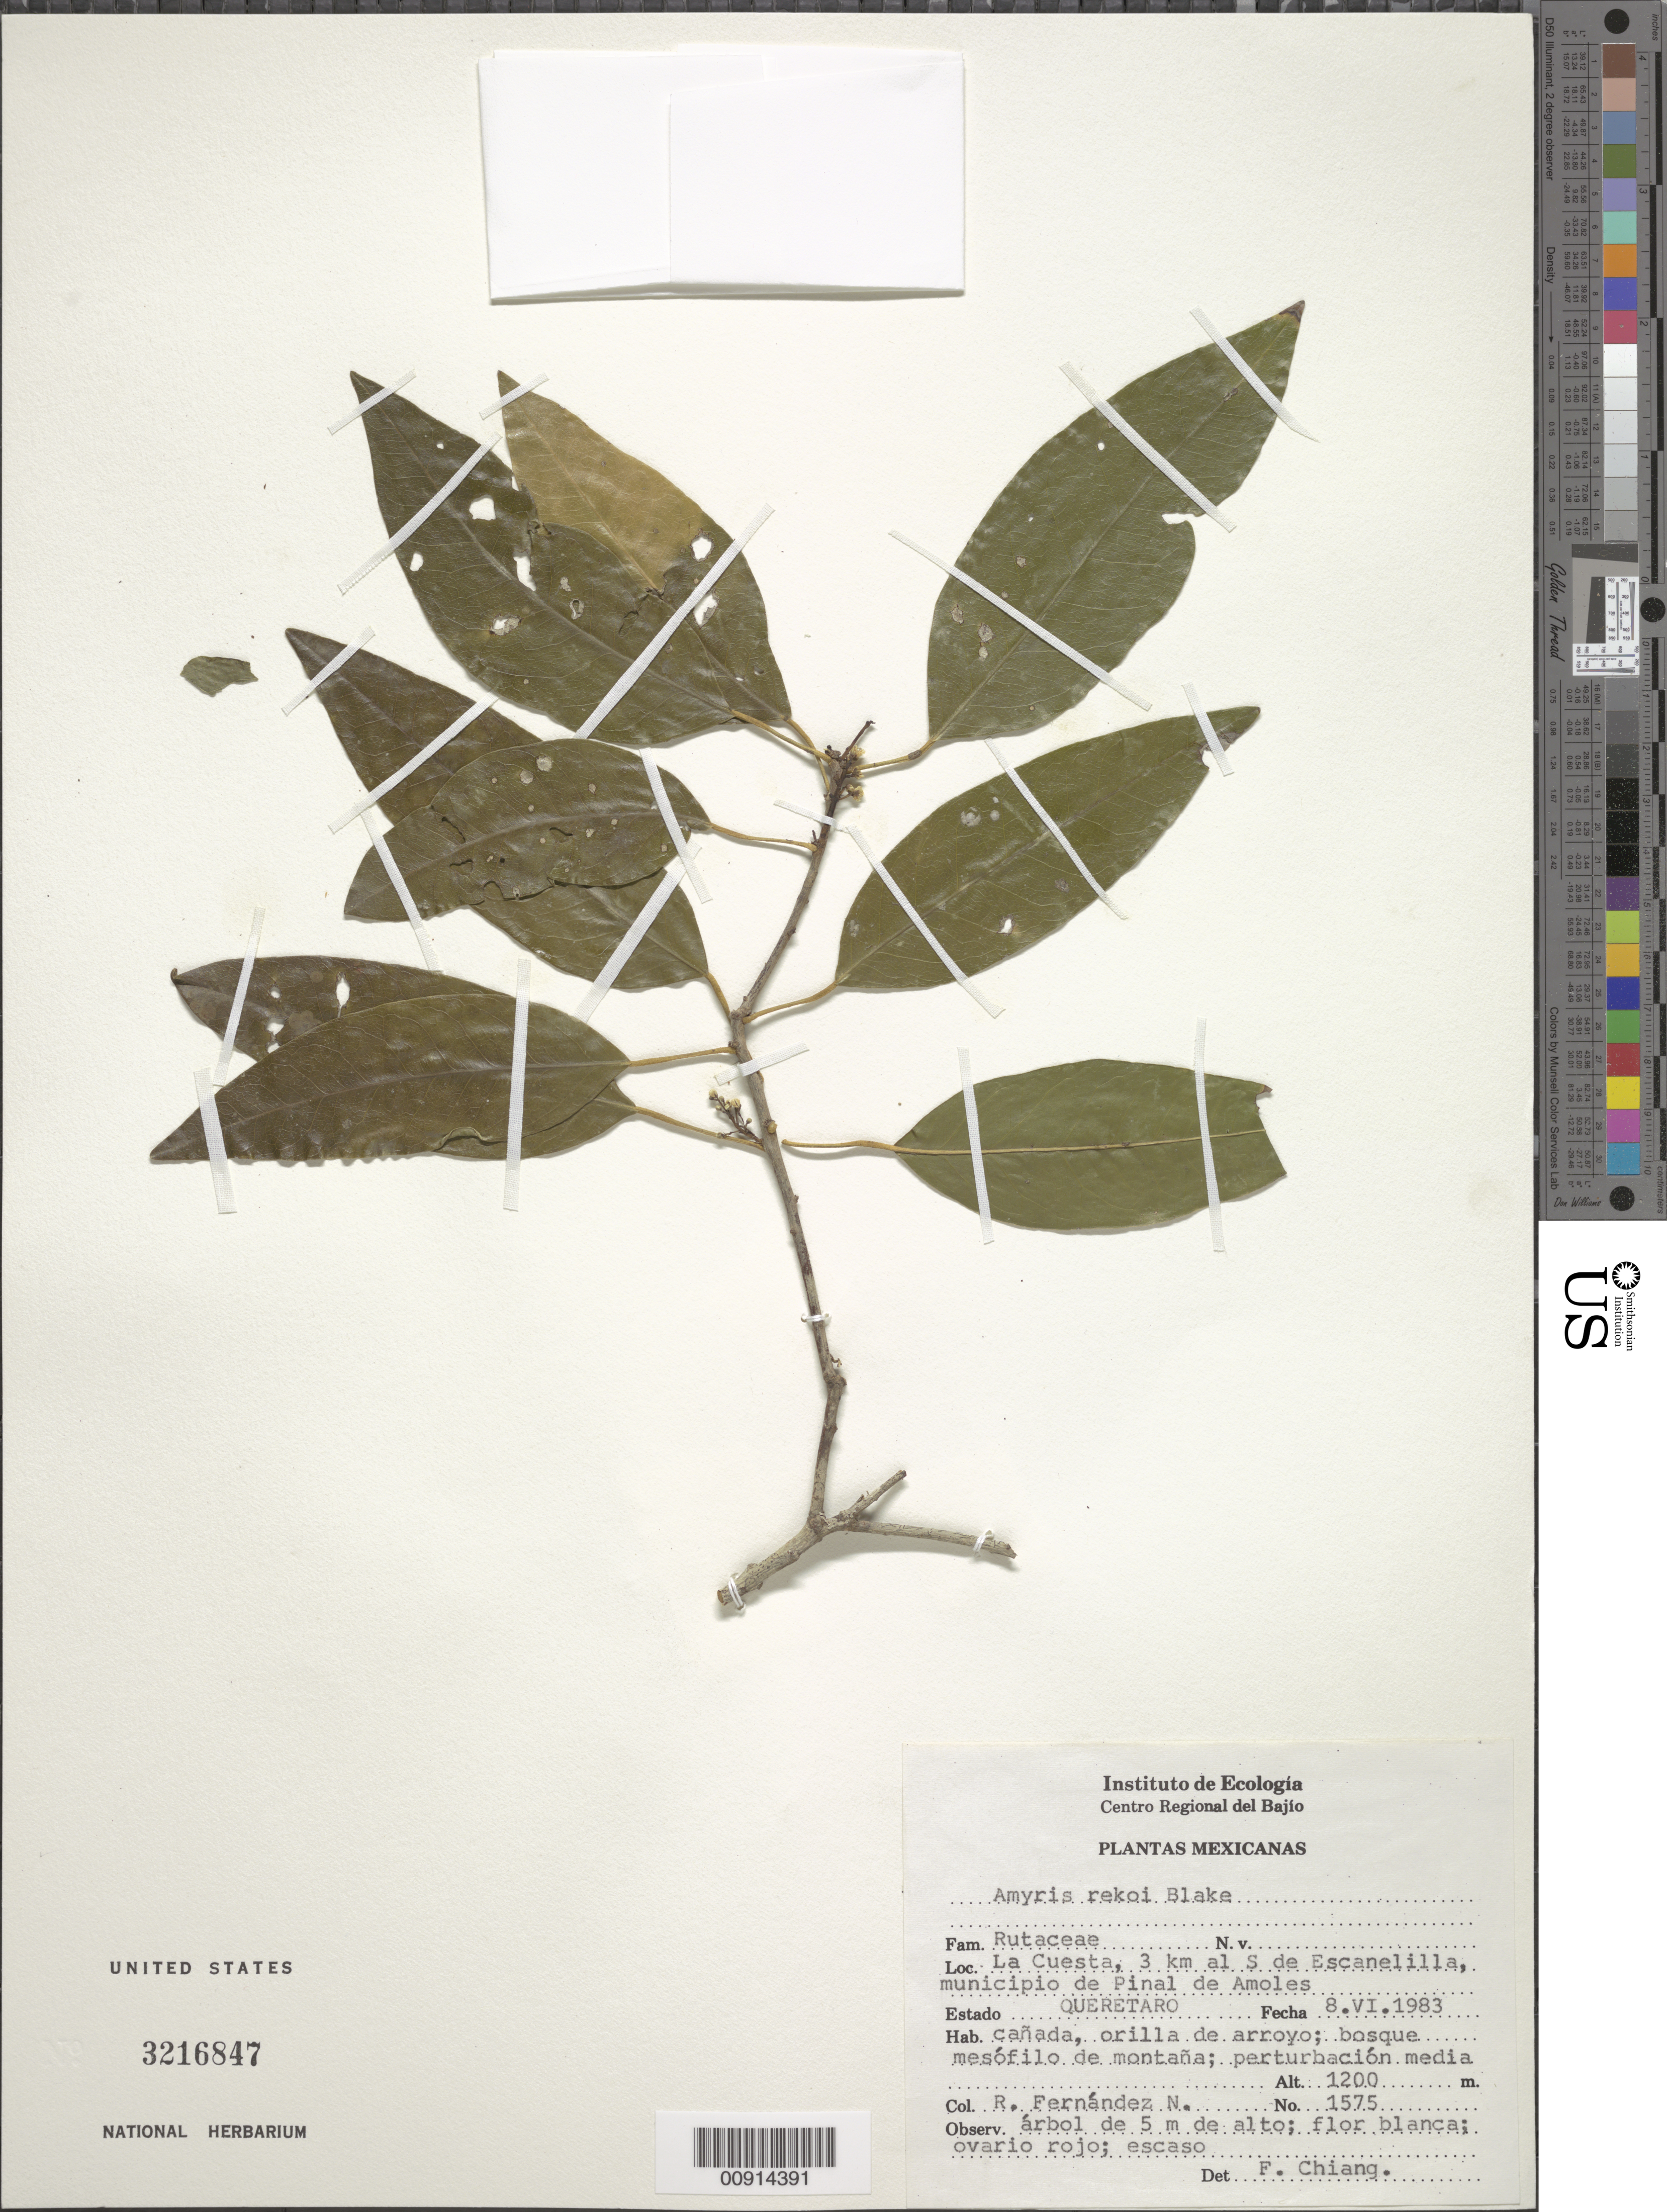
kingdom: Plantae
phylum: Tracheophyta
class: Magnoliopsida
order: Sapindales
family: Rutaceae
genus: Amyris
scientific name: Amyris rekoi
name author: Blake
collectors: R. Fernández Nava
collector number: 1575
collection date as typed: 08 Jun 1983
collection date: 1983-06-08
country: Mexico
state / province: Queretaro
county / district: Pinal de Amoles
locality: La Cuesta, 3 km. al S de Escanelilla, municipio de Pinal de Amoles, Querétaro.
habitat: Cañada, orilla de arroyo; bosque mesófilo de montaña; perturbación media.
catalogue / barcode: US 3216847